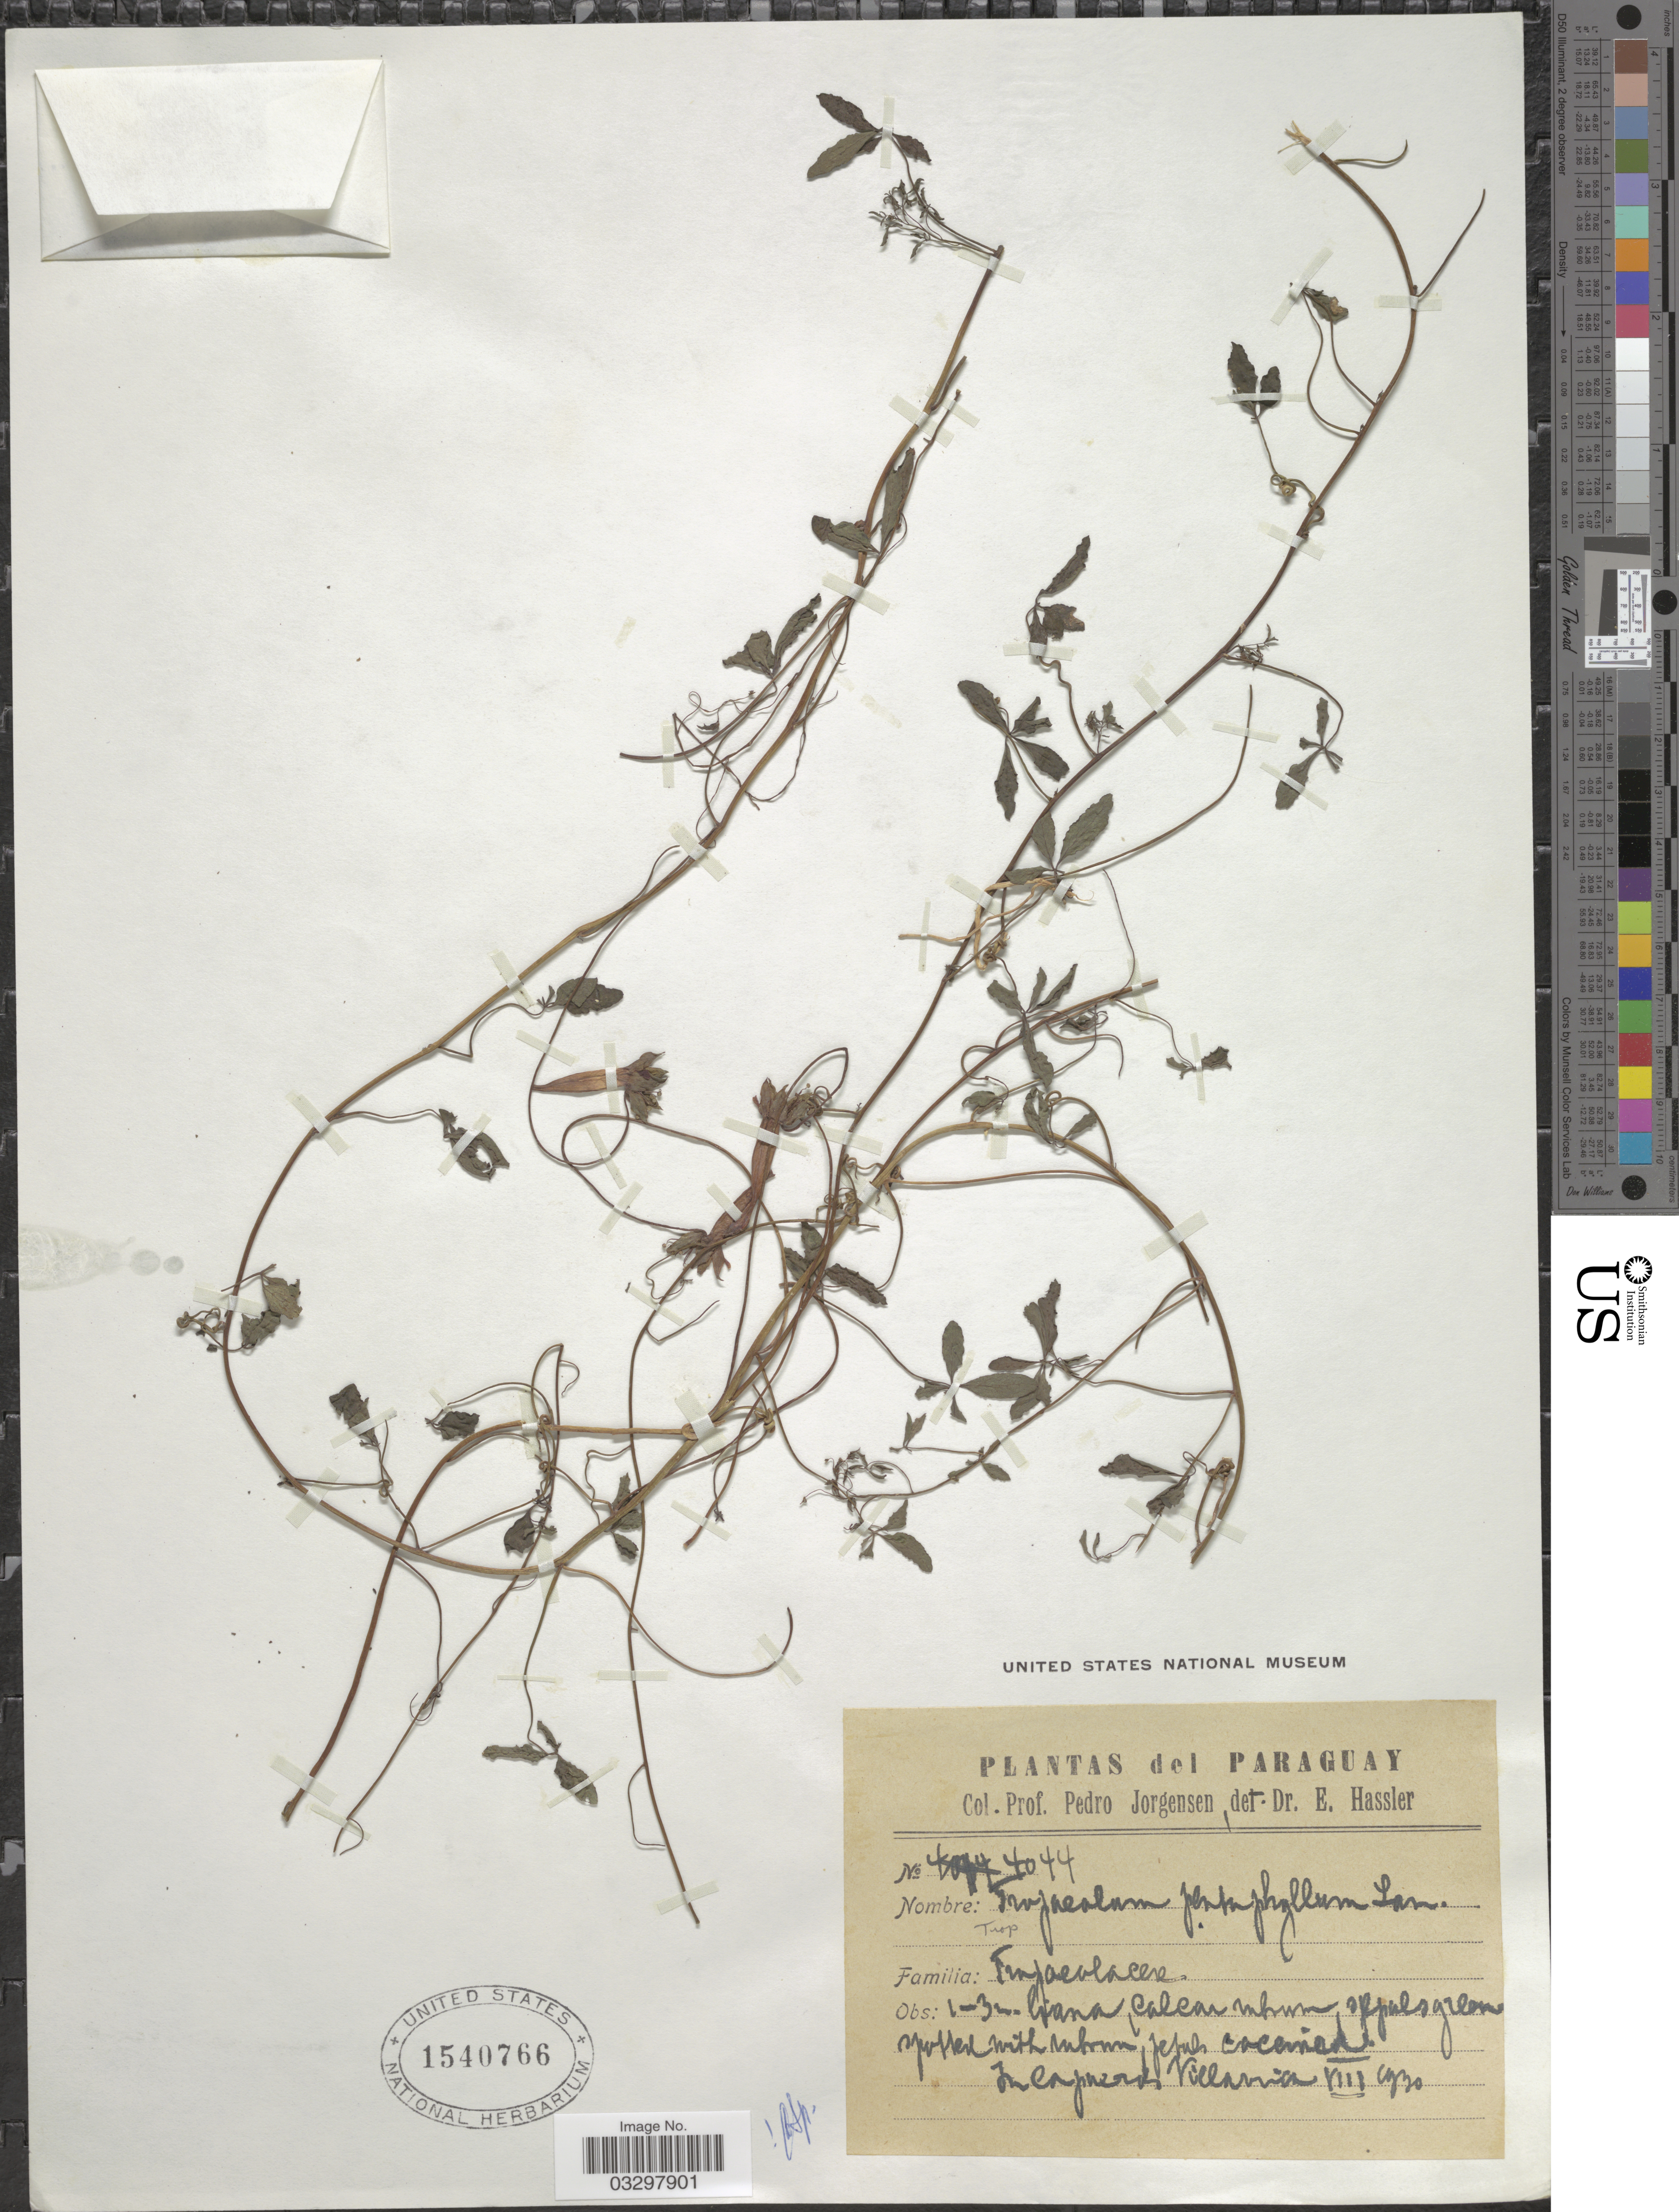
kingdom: Plantae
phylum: Tracheophyta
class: Magnoliopsida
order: Brassicales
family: Tropaeolaceae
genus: Tropaeolum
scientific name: Tropaeolum pentaphyllum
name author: Lam.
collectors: P. Jörgensen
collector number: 4044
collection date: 1930-08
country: Paraguay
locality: Villarrica.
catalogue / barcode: US 1540766